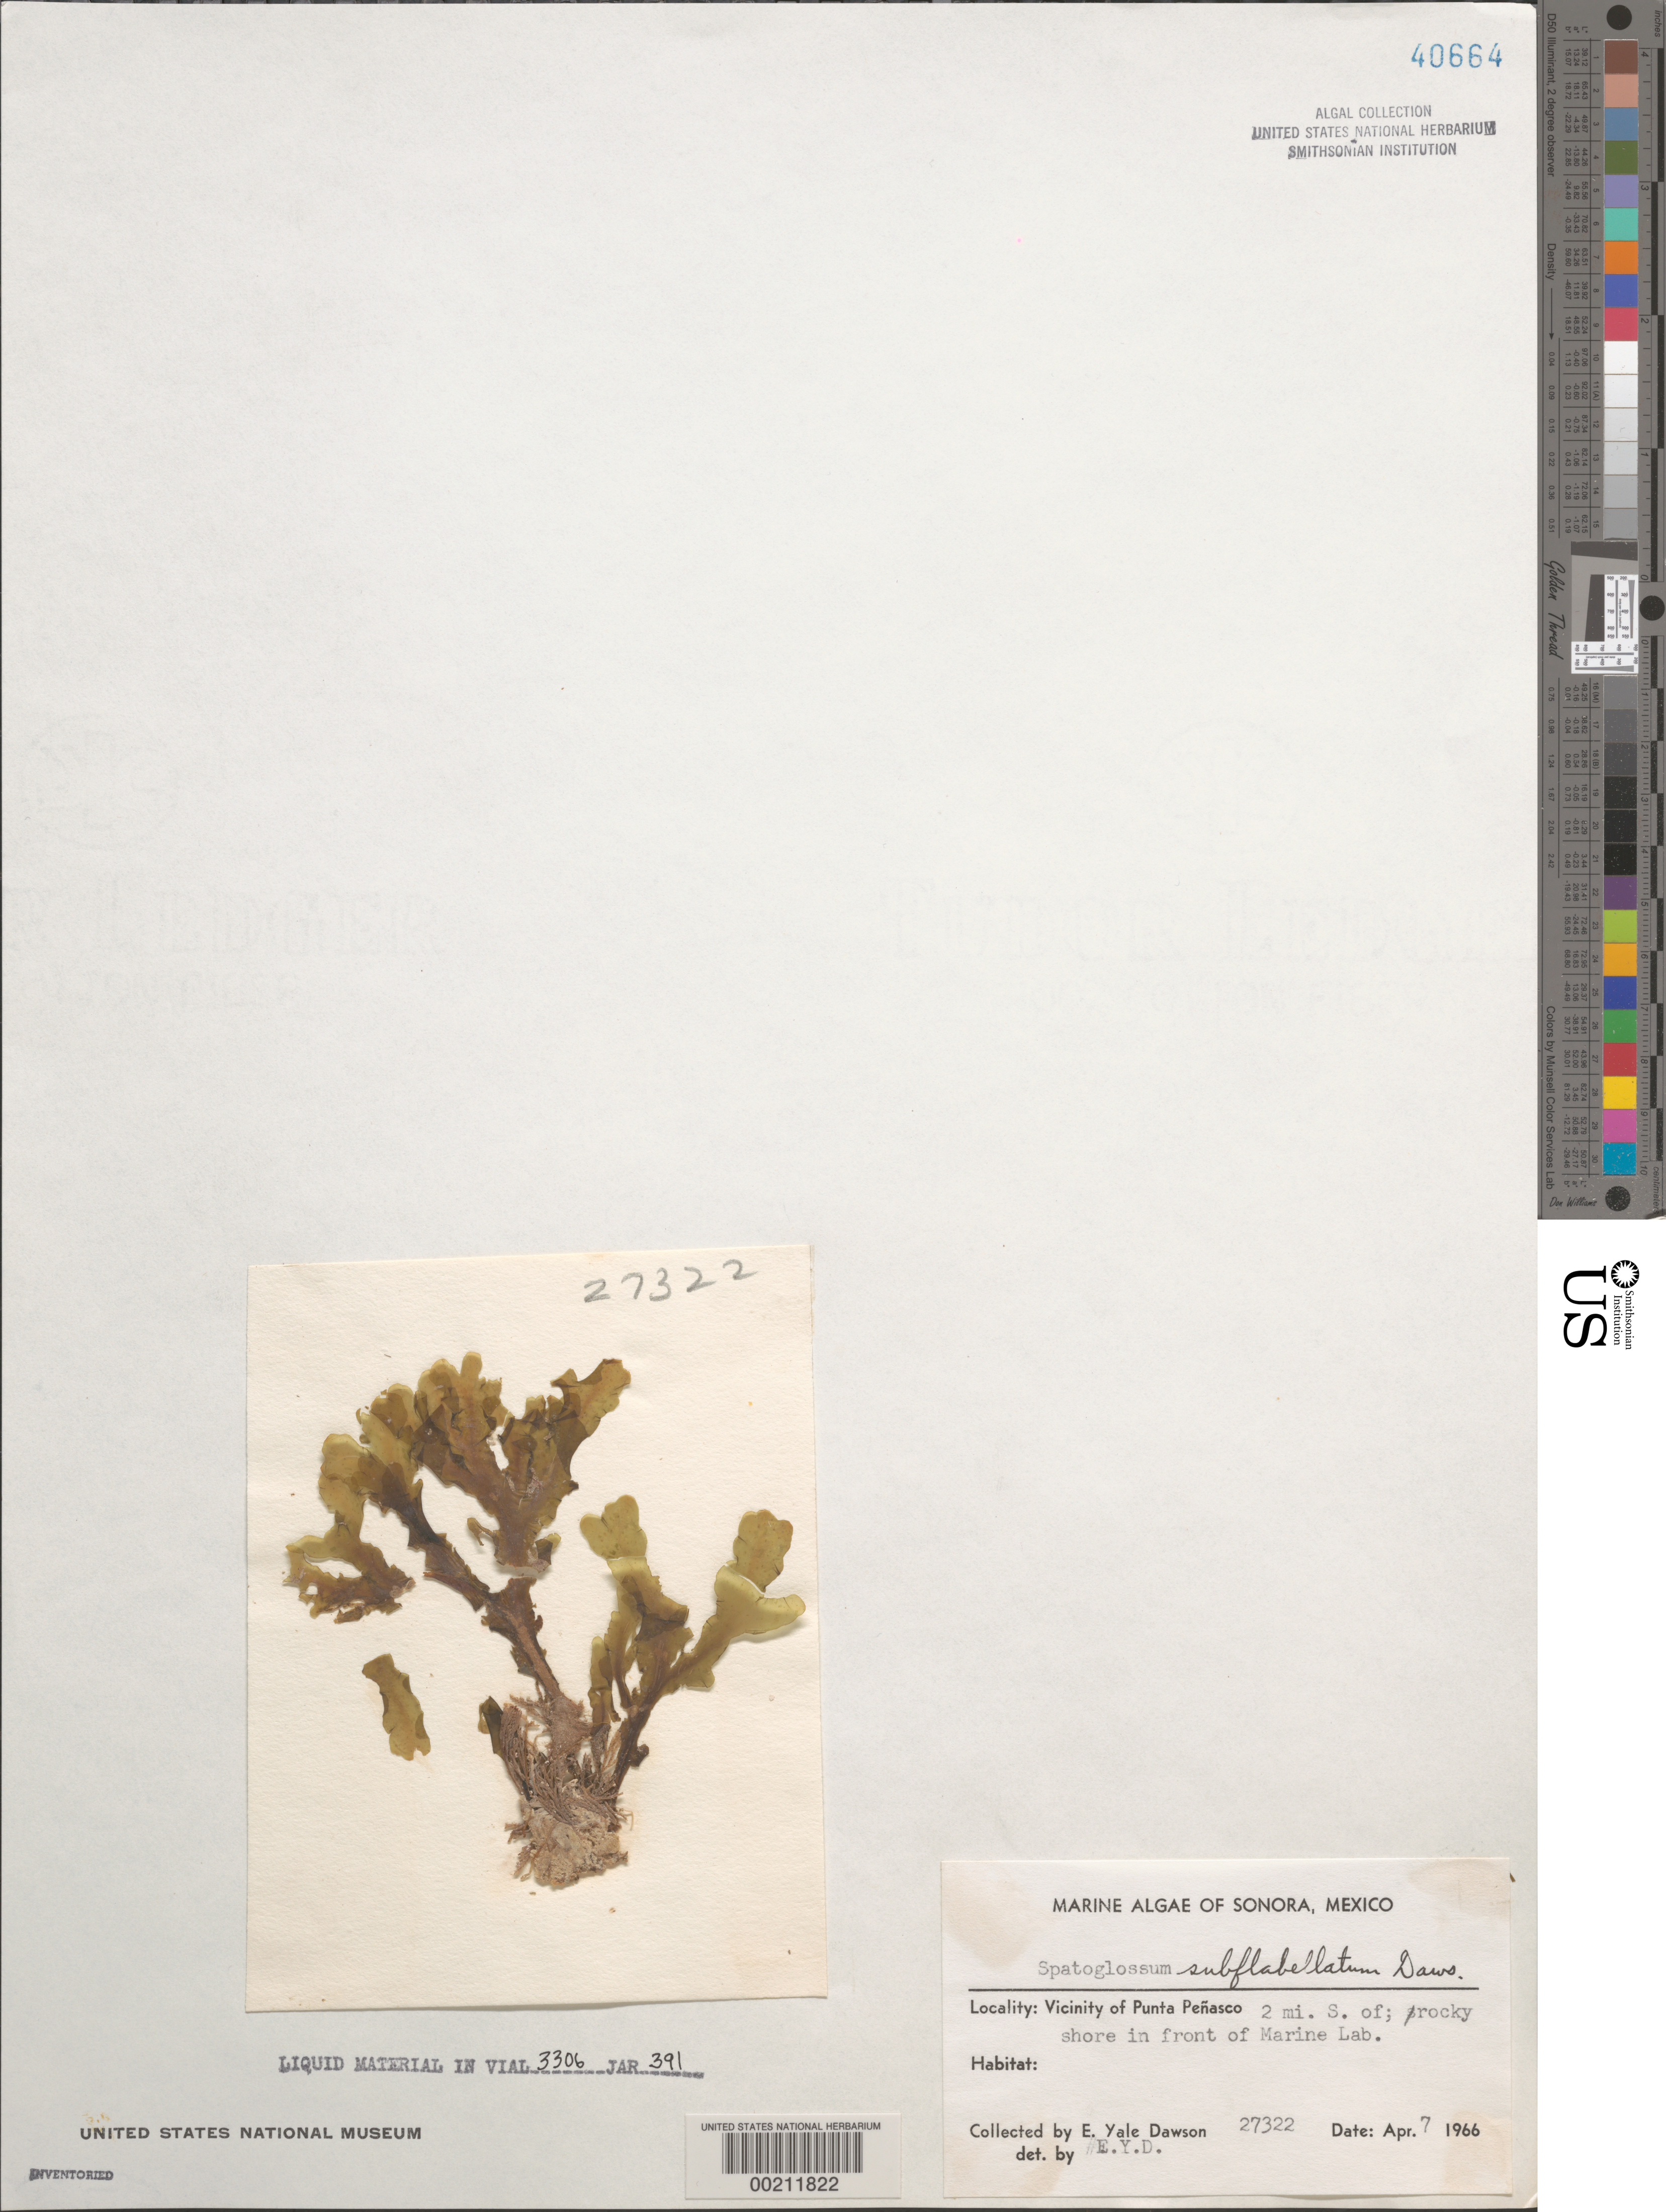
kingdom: Chromista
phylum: Ochrophyta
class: Phaeophyceae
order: Dictyotales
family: Dictyotaceae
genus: Spatoglossum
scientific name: Spatoglossum subflabellatum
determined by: Dawson, E. Y.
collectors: E. Y. Dawson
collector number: EYD 27322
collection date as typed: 07 Apr 1966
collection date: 1966-04-07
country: Mexico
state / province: Sonora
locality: Marine laboratory shore, 2 miles south of Punta Penasco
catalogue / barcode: US 40664